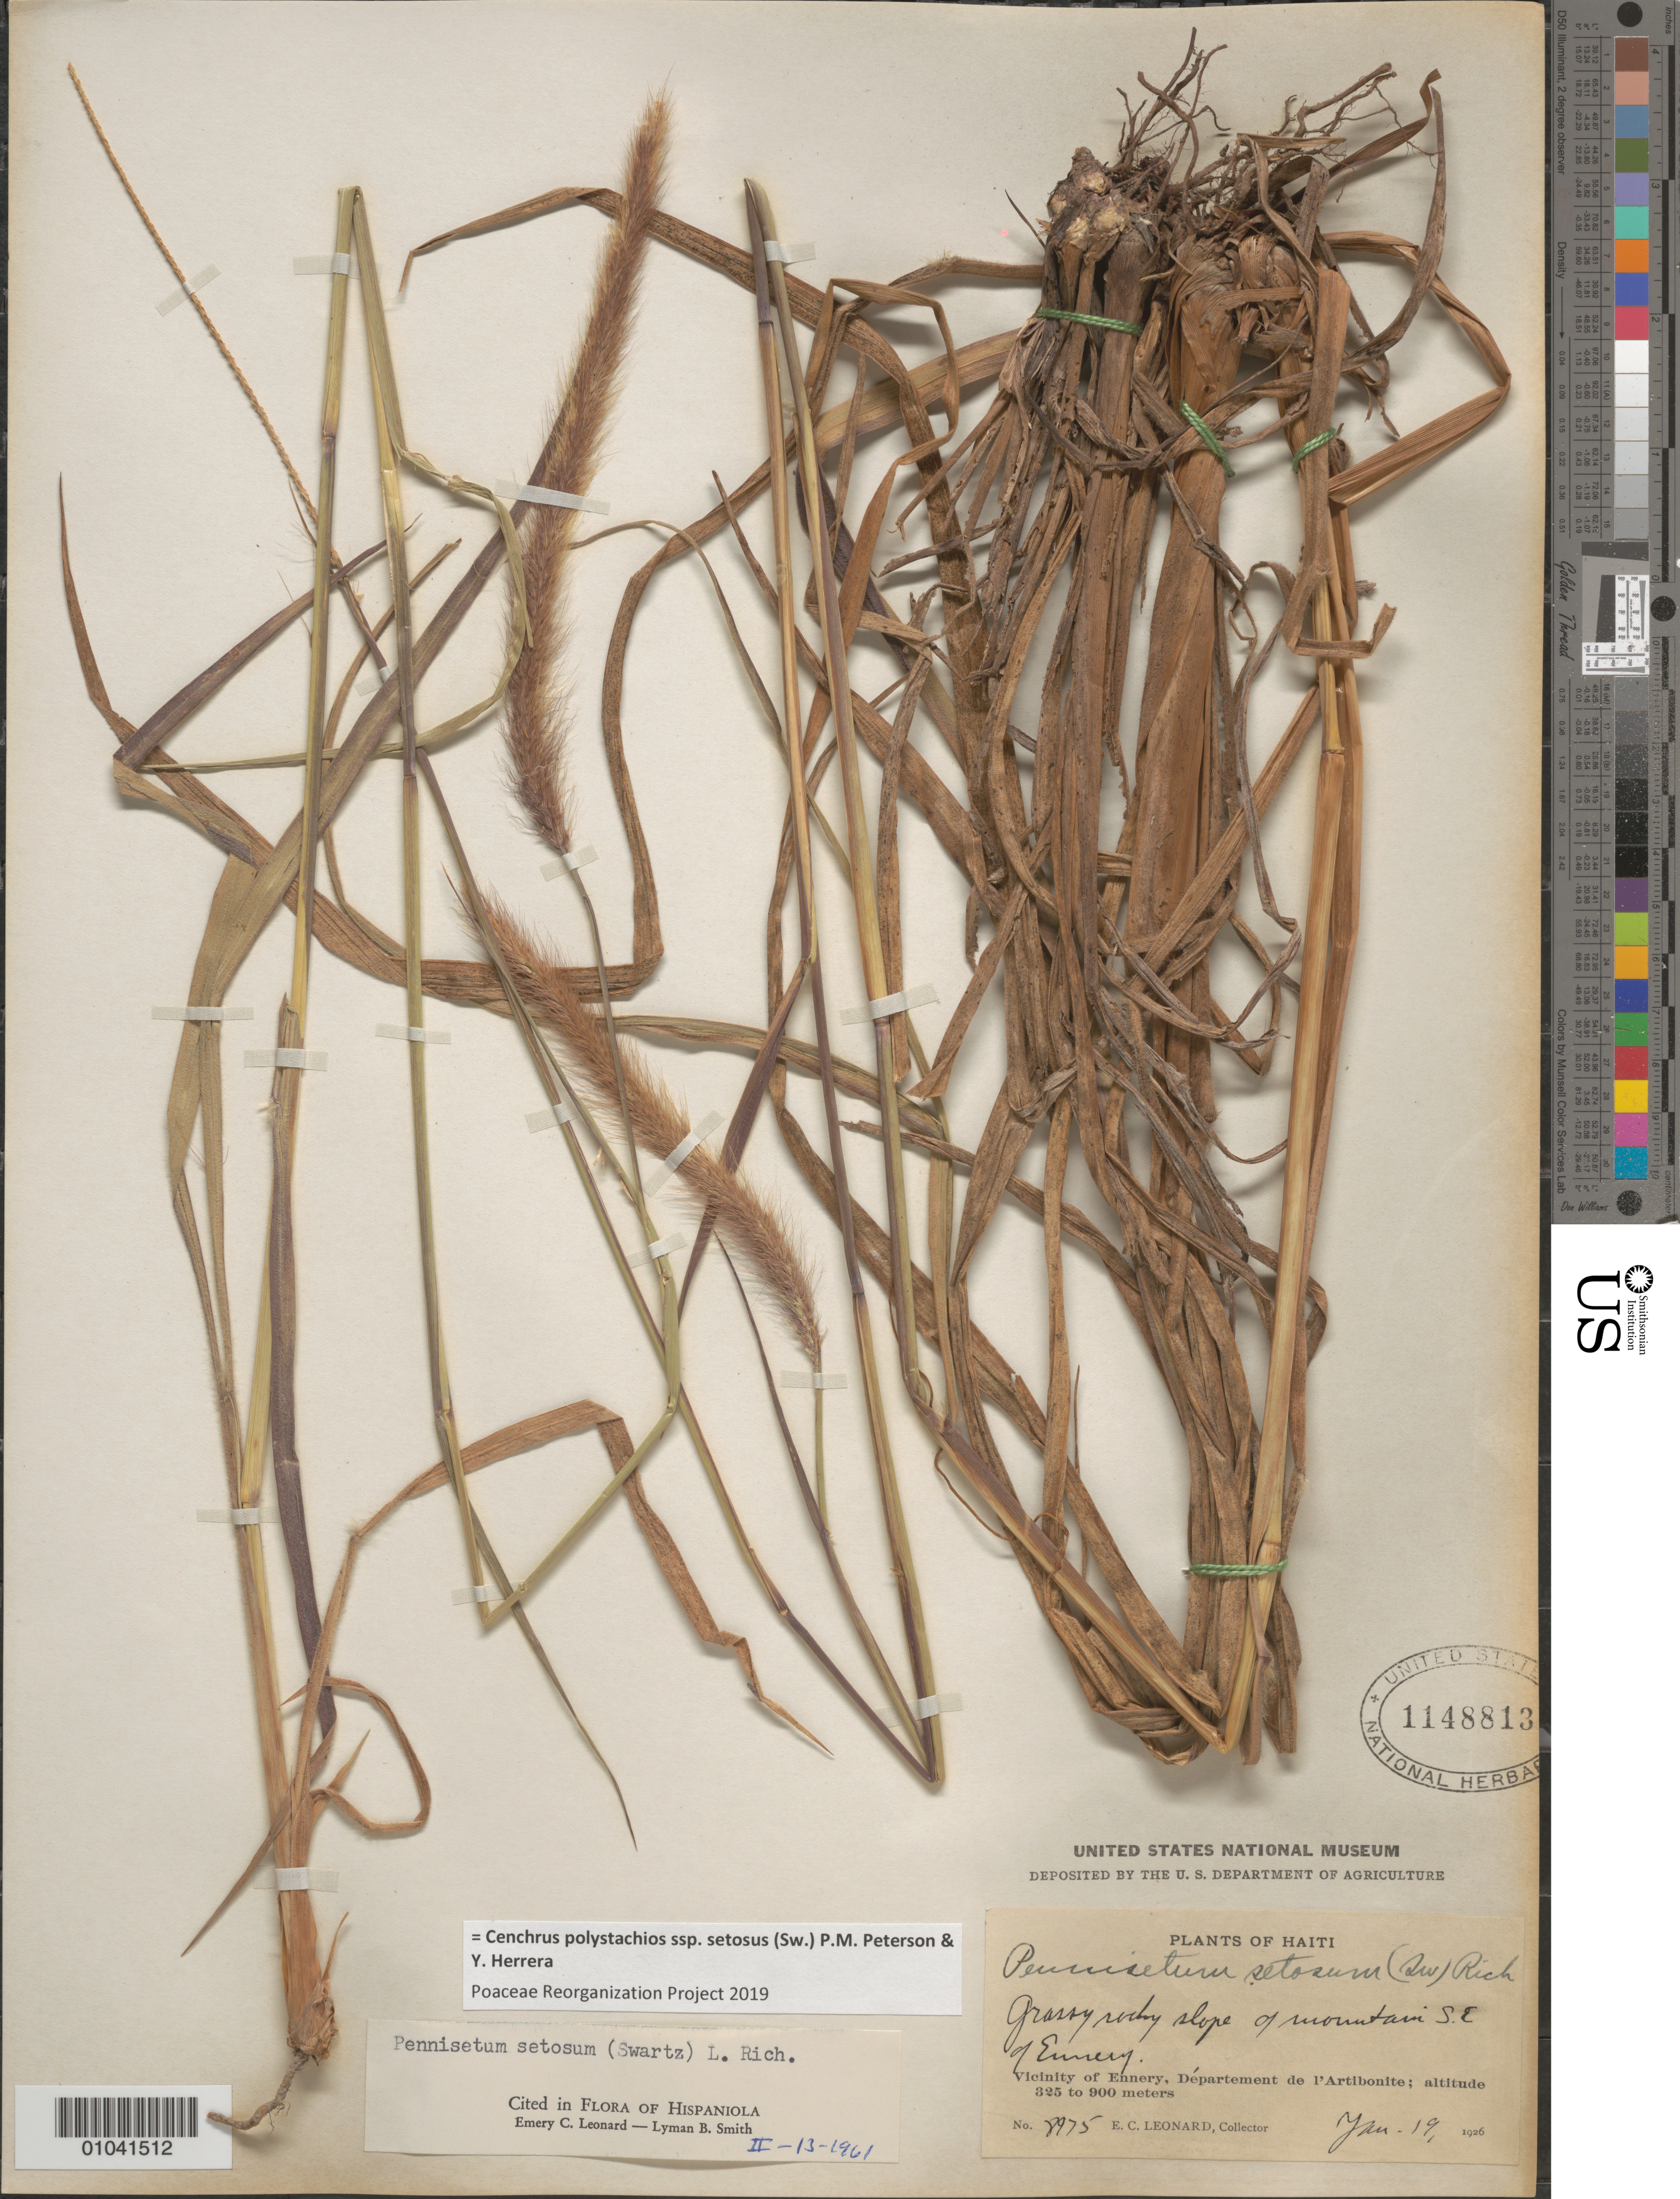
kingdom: Plantae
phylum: Tracheophyta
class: Liliopsida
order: Poales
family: Poaceae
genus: Cenchrus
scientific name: Cenchrus polystachios subsp. setosus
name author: (Sw.) P.M. Peterson & Y. Herrera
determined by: Poaceae Reorganization Project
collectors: E. C. Leonard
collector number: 8975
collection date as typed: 19 Jan 1926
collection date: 1926-01-19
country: Haiti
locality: Mountain SE of Ennery, Department de l'Artibonite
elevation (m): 325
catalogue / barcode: US 1148813